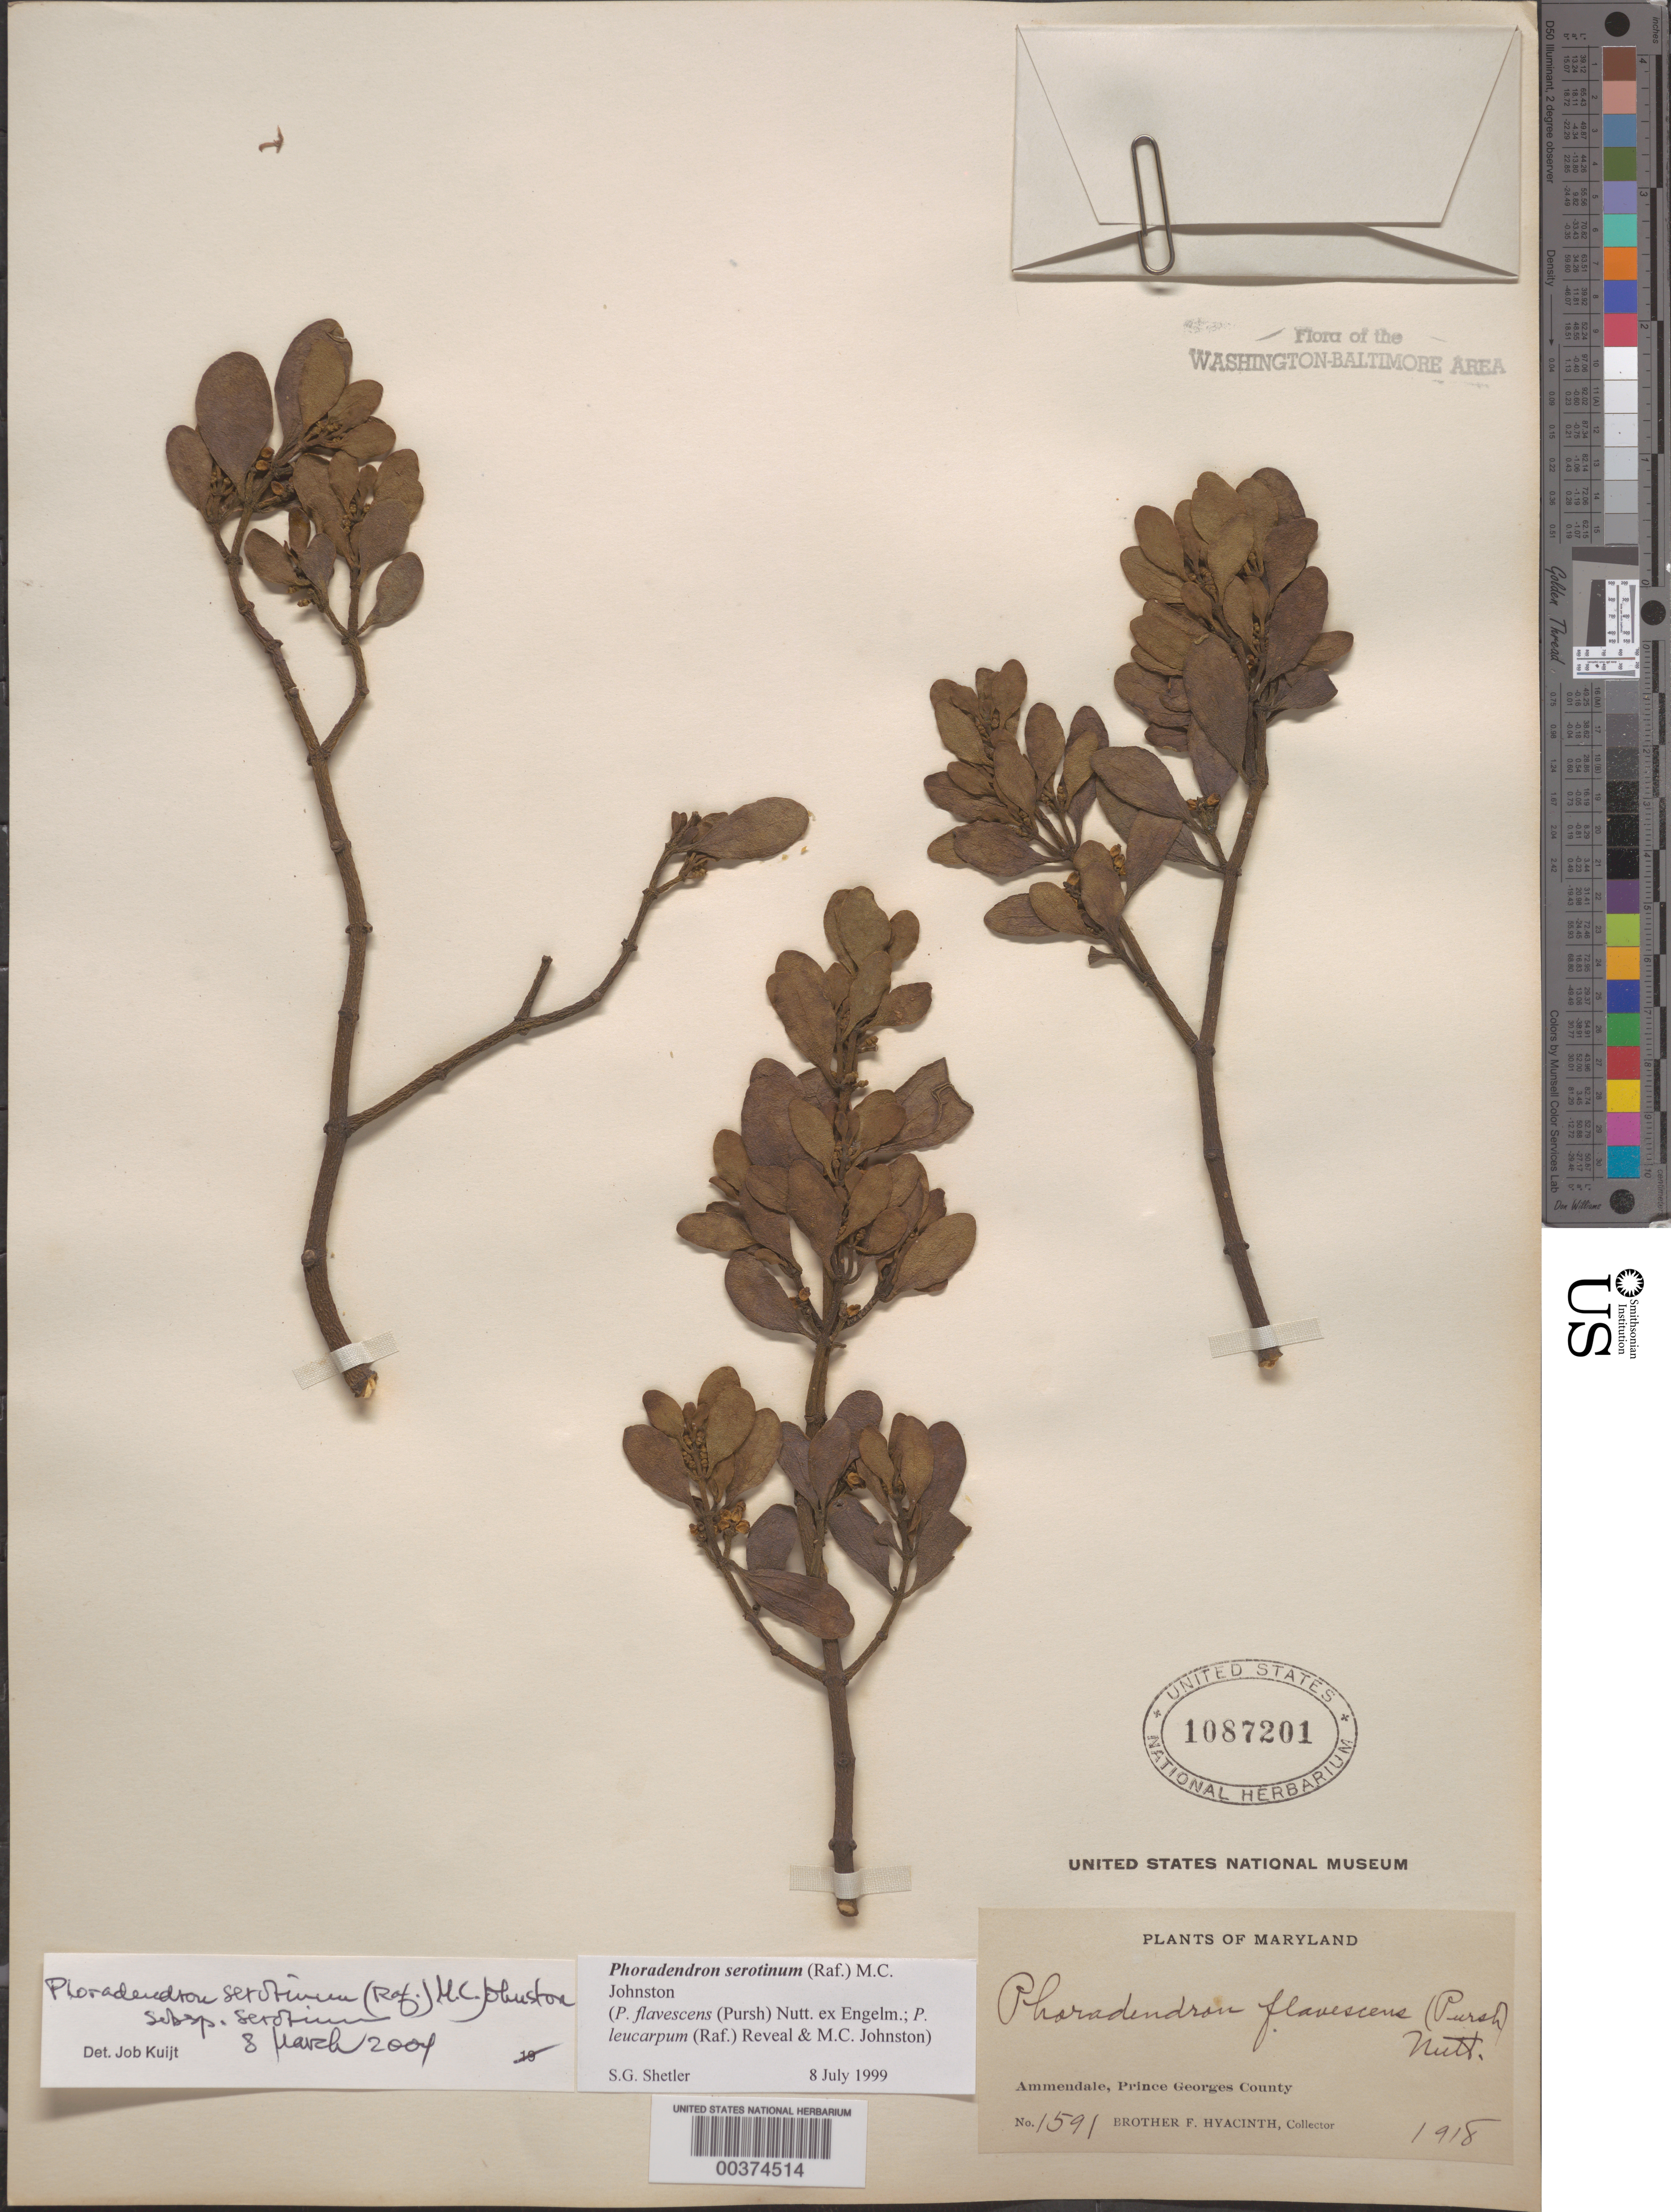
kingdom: Plantae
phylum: Tracheophyta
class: Magnoliopsida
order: Santalales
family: Viscaceae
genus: Phoradendron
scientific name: Phoradendron serotinum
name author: (Raf.) M.C. Johnst.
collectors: F. Hyacinth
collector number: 1591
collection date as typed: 1918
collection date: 1918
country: United States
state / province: Maryland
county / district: Prince George's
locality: Ammendale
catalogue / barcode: US 1087201